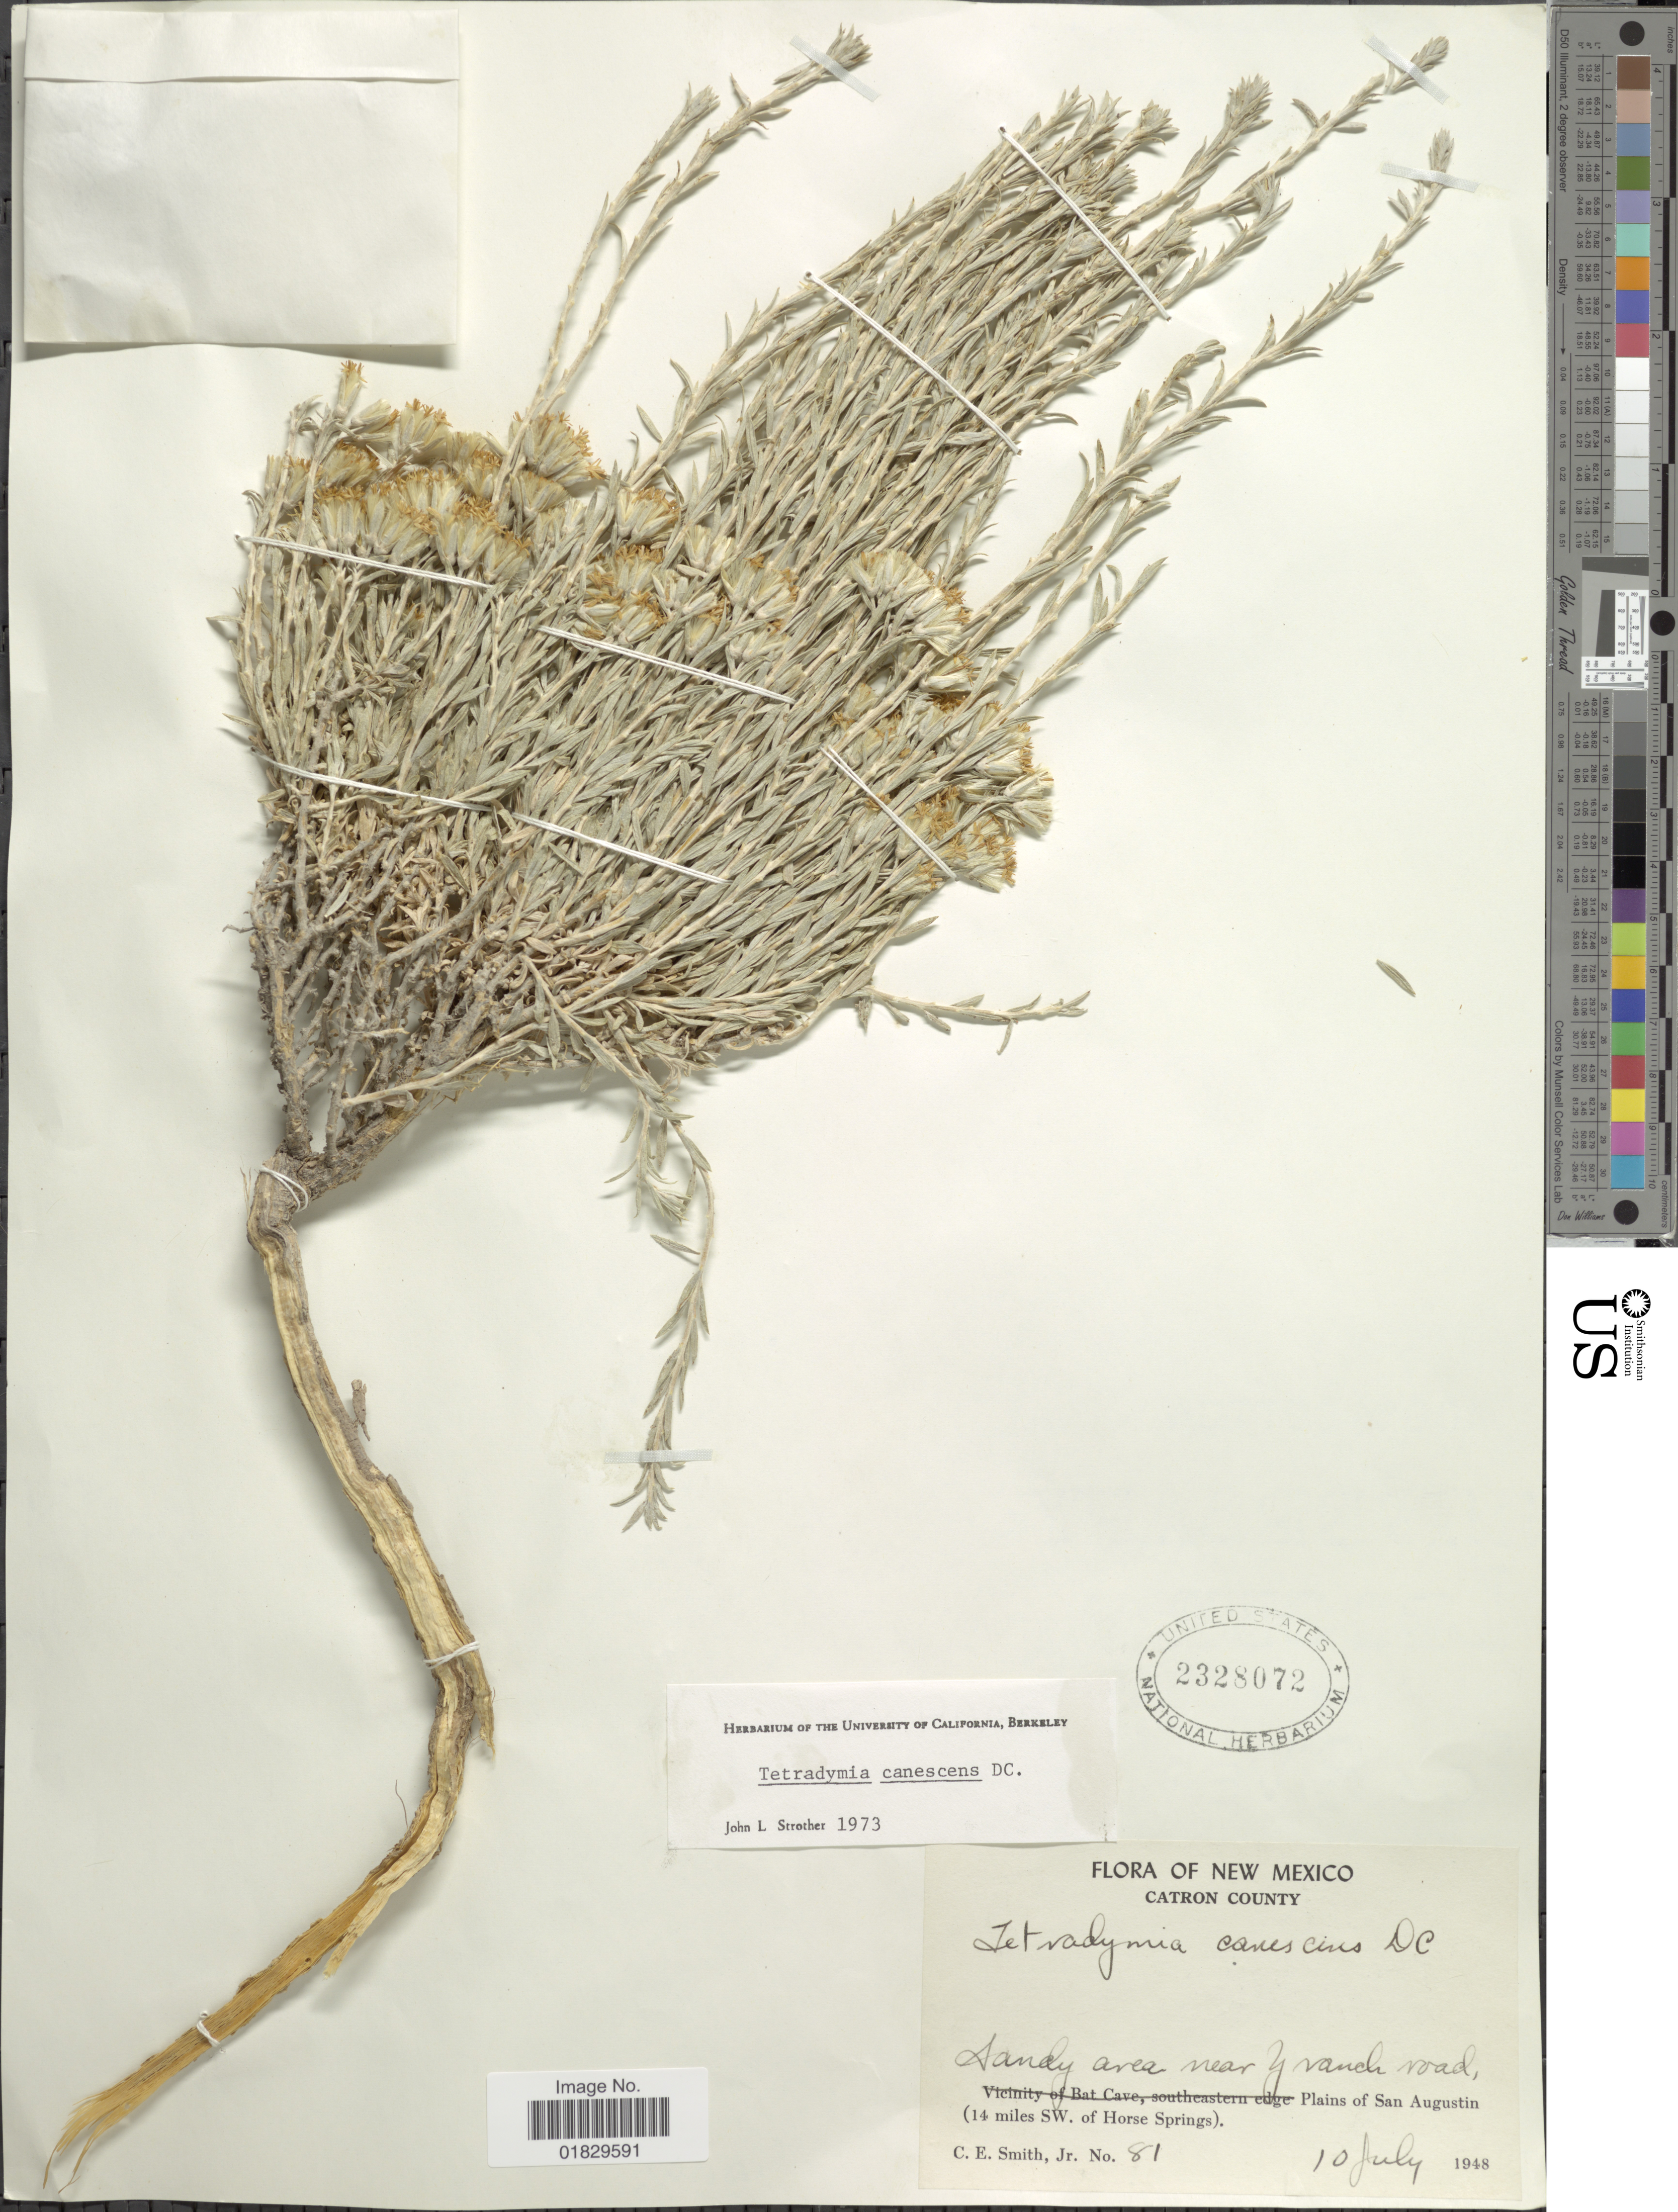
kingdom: Plantae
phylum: Tracheophyta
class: Magnoliopsida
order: Asterales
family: Asteraceae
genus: Tetradymia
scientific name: Tetradymia canescens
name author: DC.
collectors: C. E. Smith Jr.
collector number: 81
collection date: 1948-07-10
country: United States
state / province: New Mexico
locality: Catron County. Sandy area near Y ranch road, Plains of San Augustin (14 miles SW. of Horse Springs)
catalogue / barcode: US 2328072